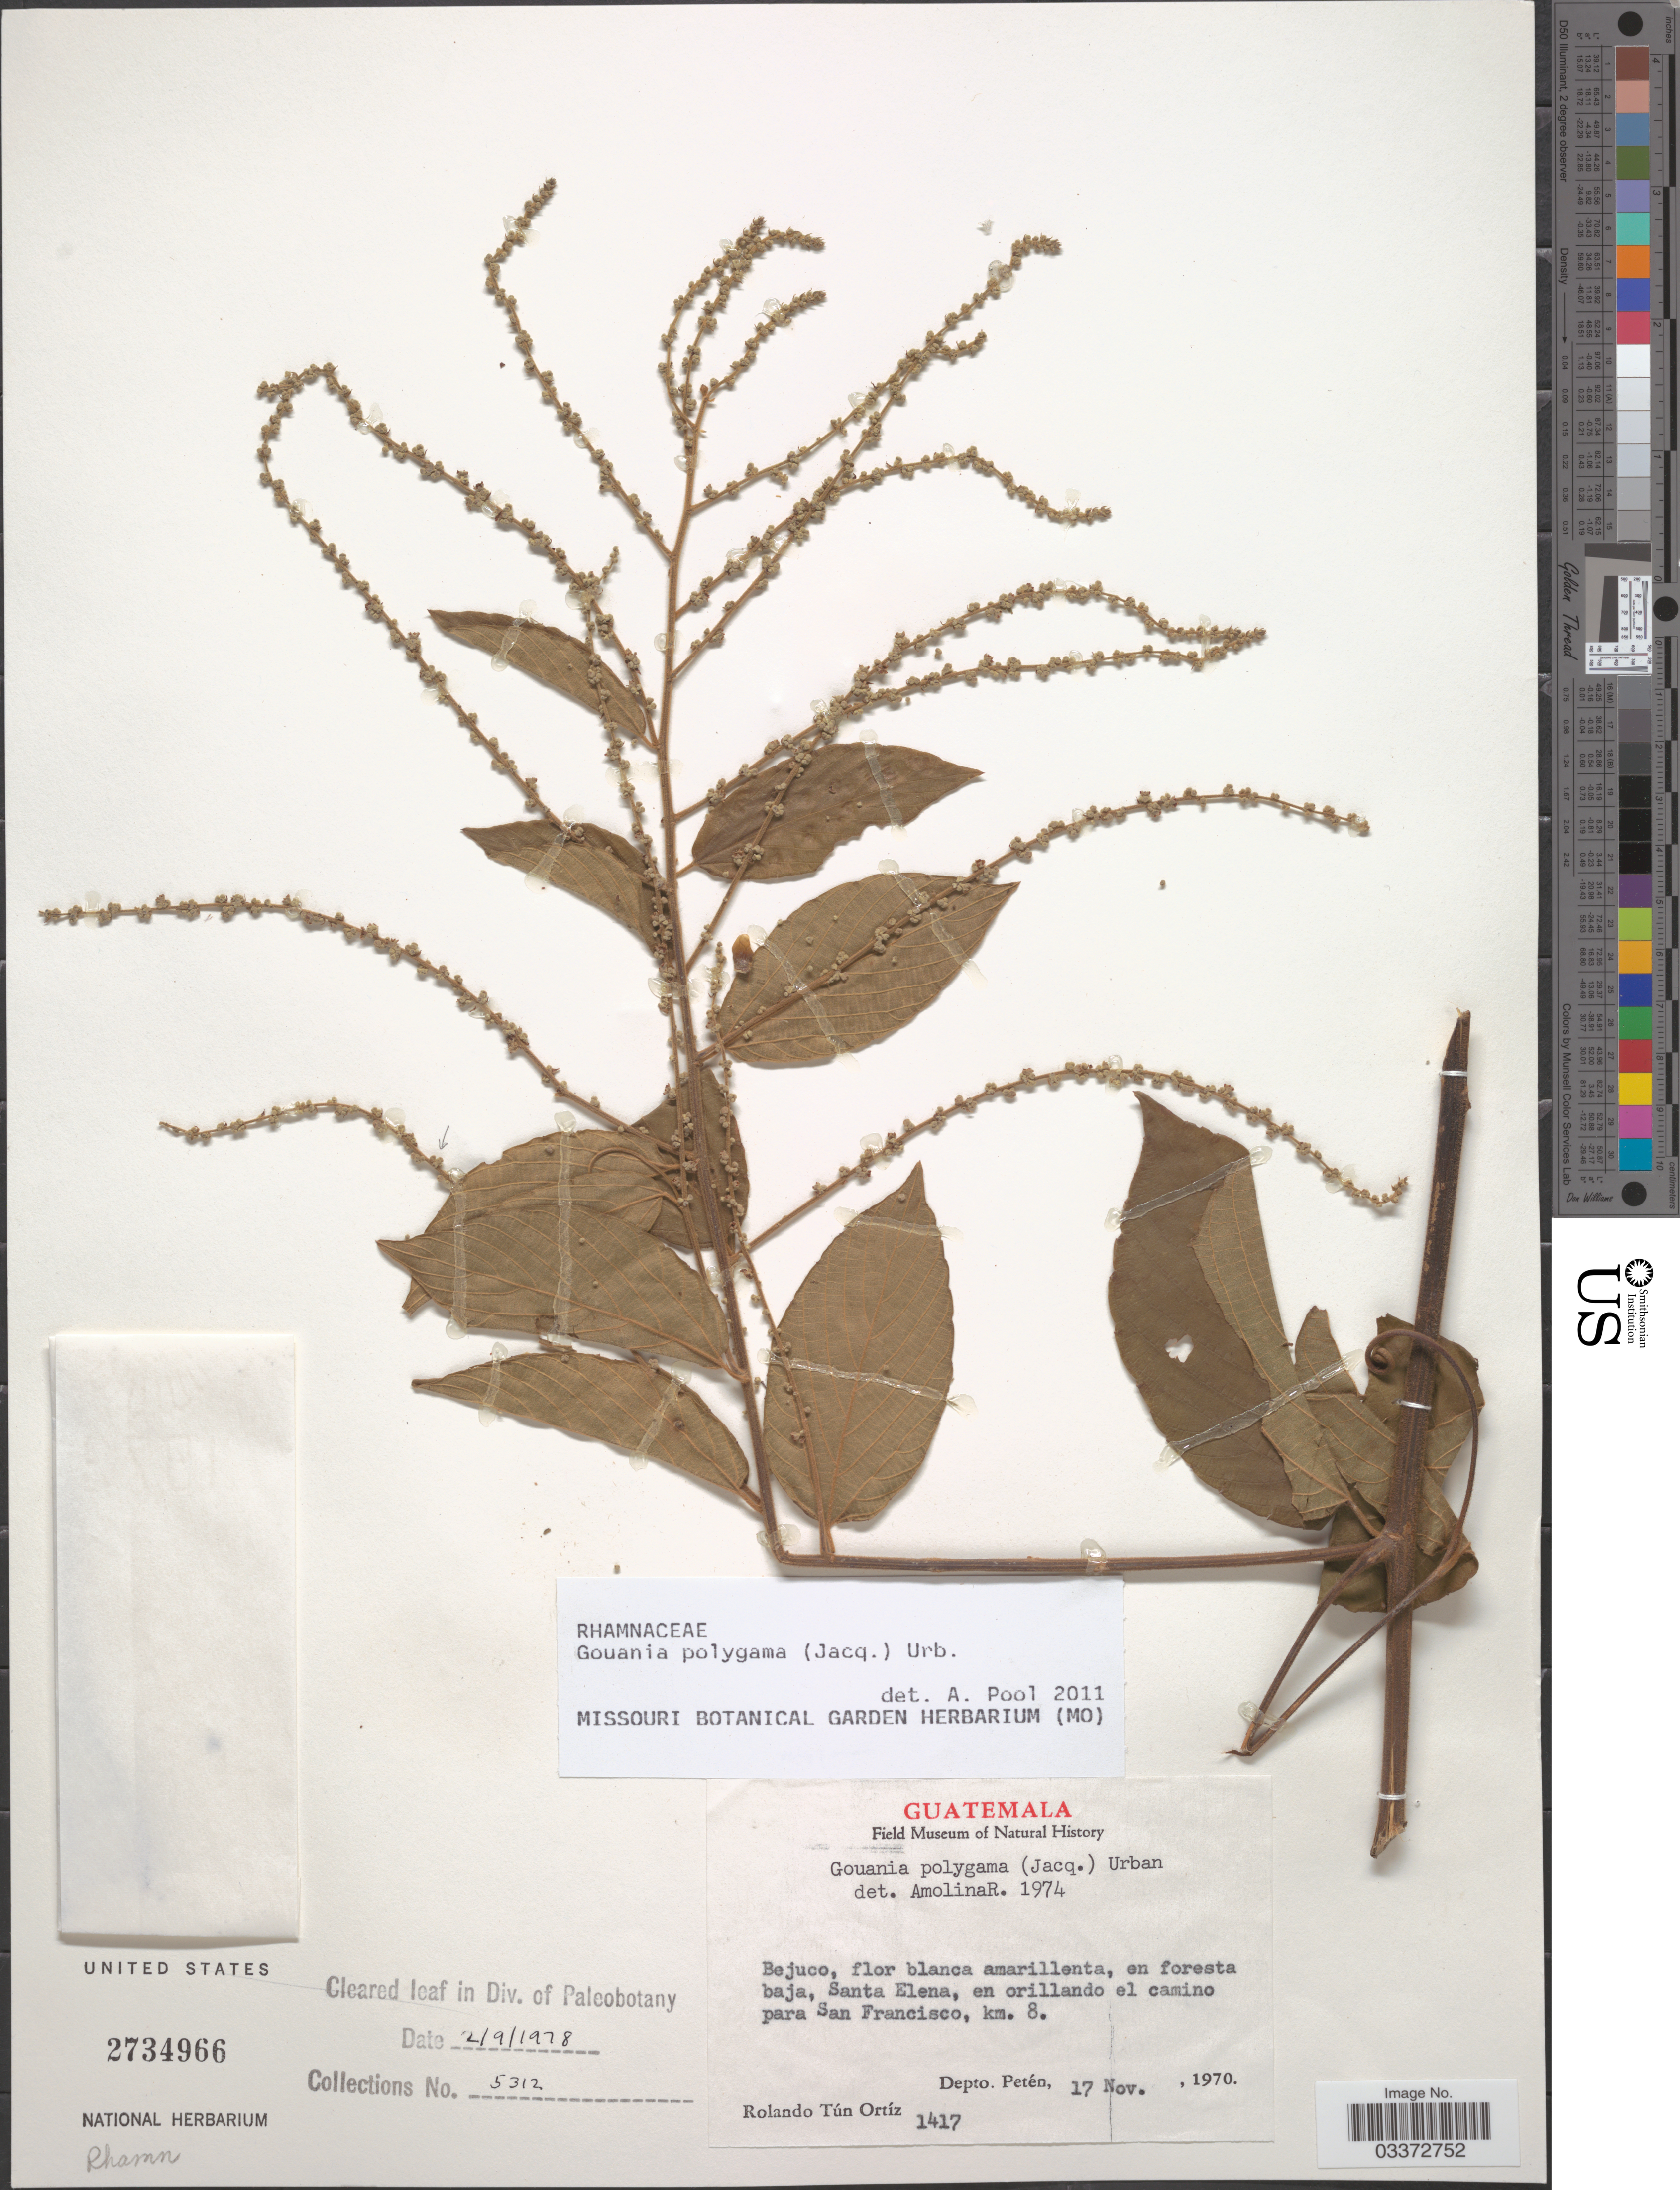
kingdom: Plantae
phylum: Tracheophyta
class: Magnoliopsida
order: Rosales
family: Rhamnaceae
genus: Gouania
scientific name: Gouania polygama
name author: (Jacq.) Urb.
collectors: R. T. Ortíz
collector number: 1417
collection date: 1970-11-17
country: Guatemala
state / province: El Petén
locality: Santa Elena, en orillando el camino para San Francisco, km. 8. Depto. Petén.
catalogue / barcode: US 2734966